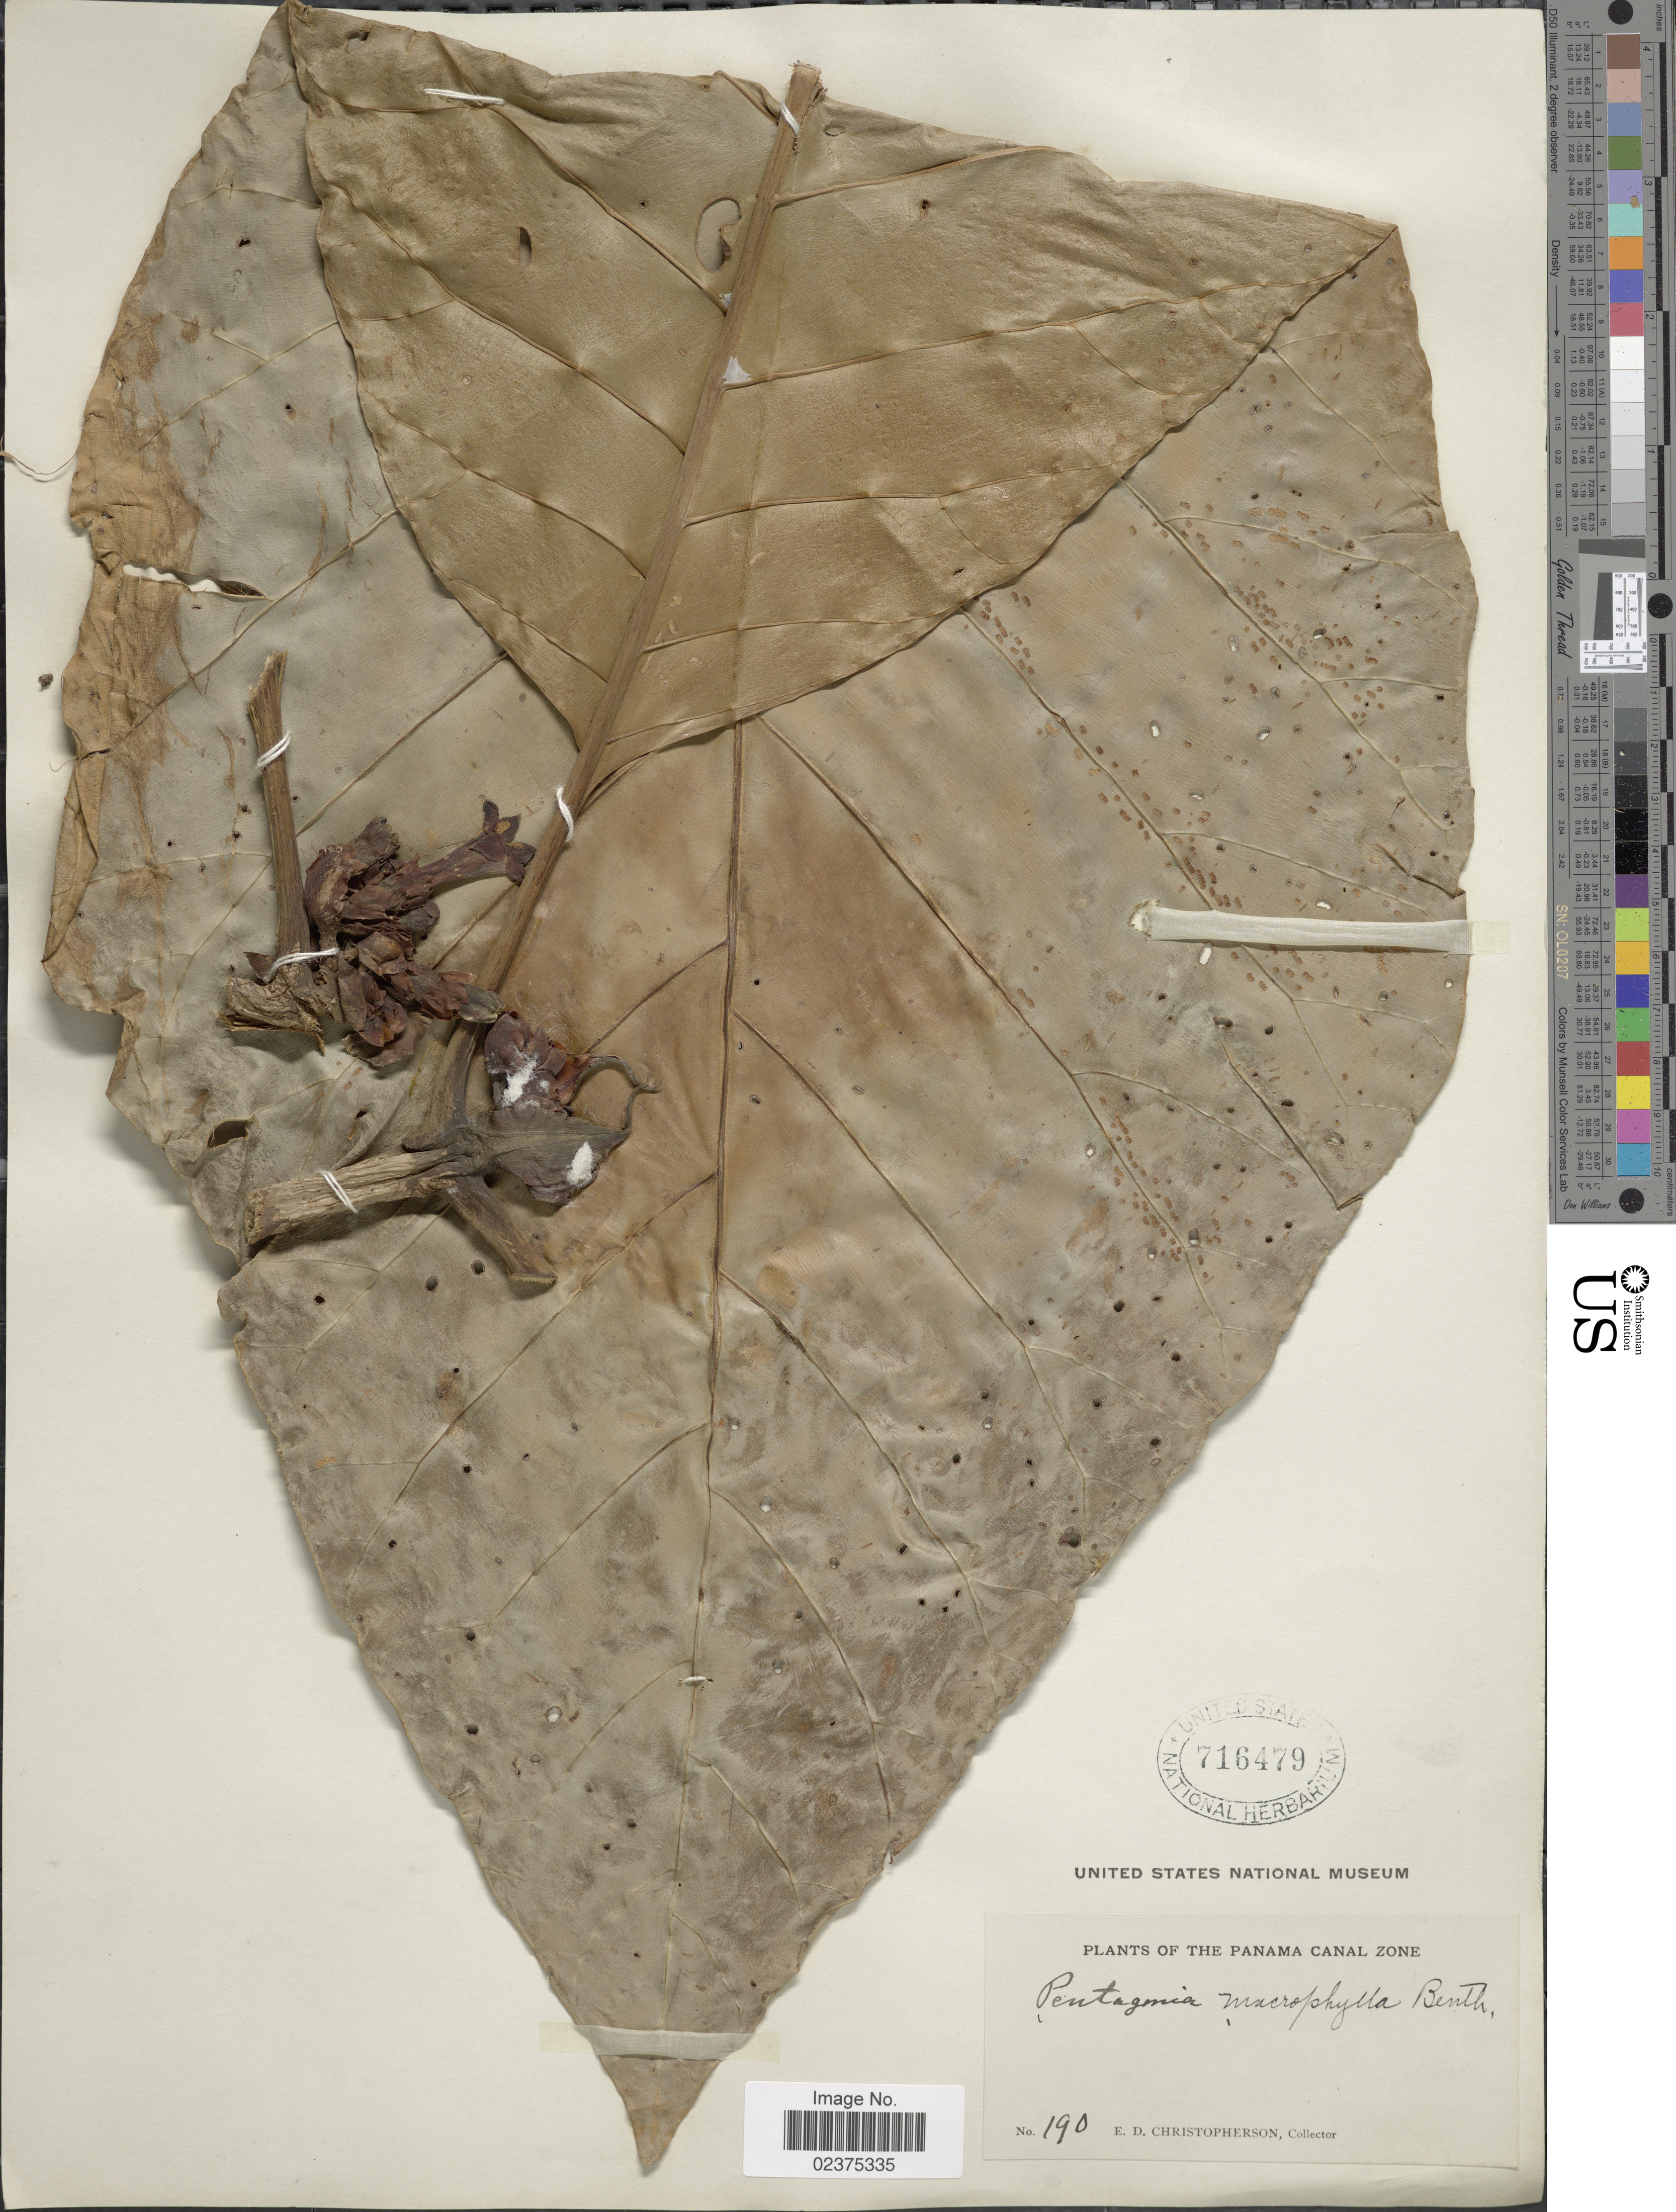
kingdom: Plantae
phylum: Tracheophyta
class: Magnoliopsida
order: Gentianales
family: Rubiaceae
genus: Pentagonia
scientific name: Pentagonia macrophylla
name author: Benth.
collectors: E. Christopherson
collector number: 190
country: Panama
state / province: Colón / Panamá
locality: The Panama Canal Zone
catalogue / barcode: US 716479